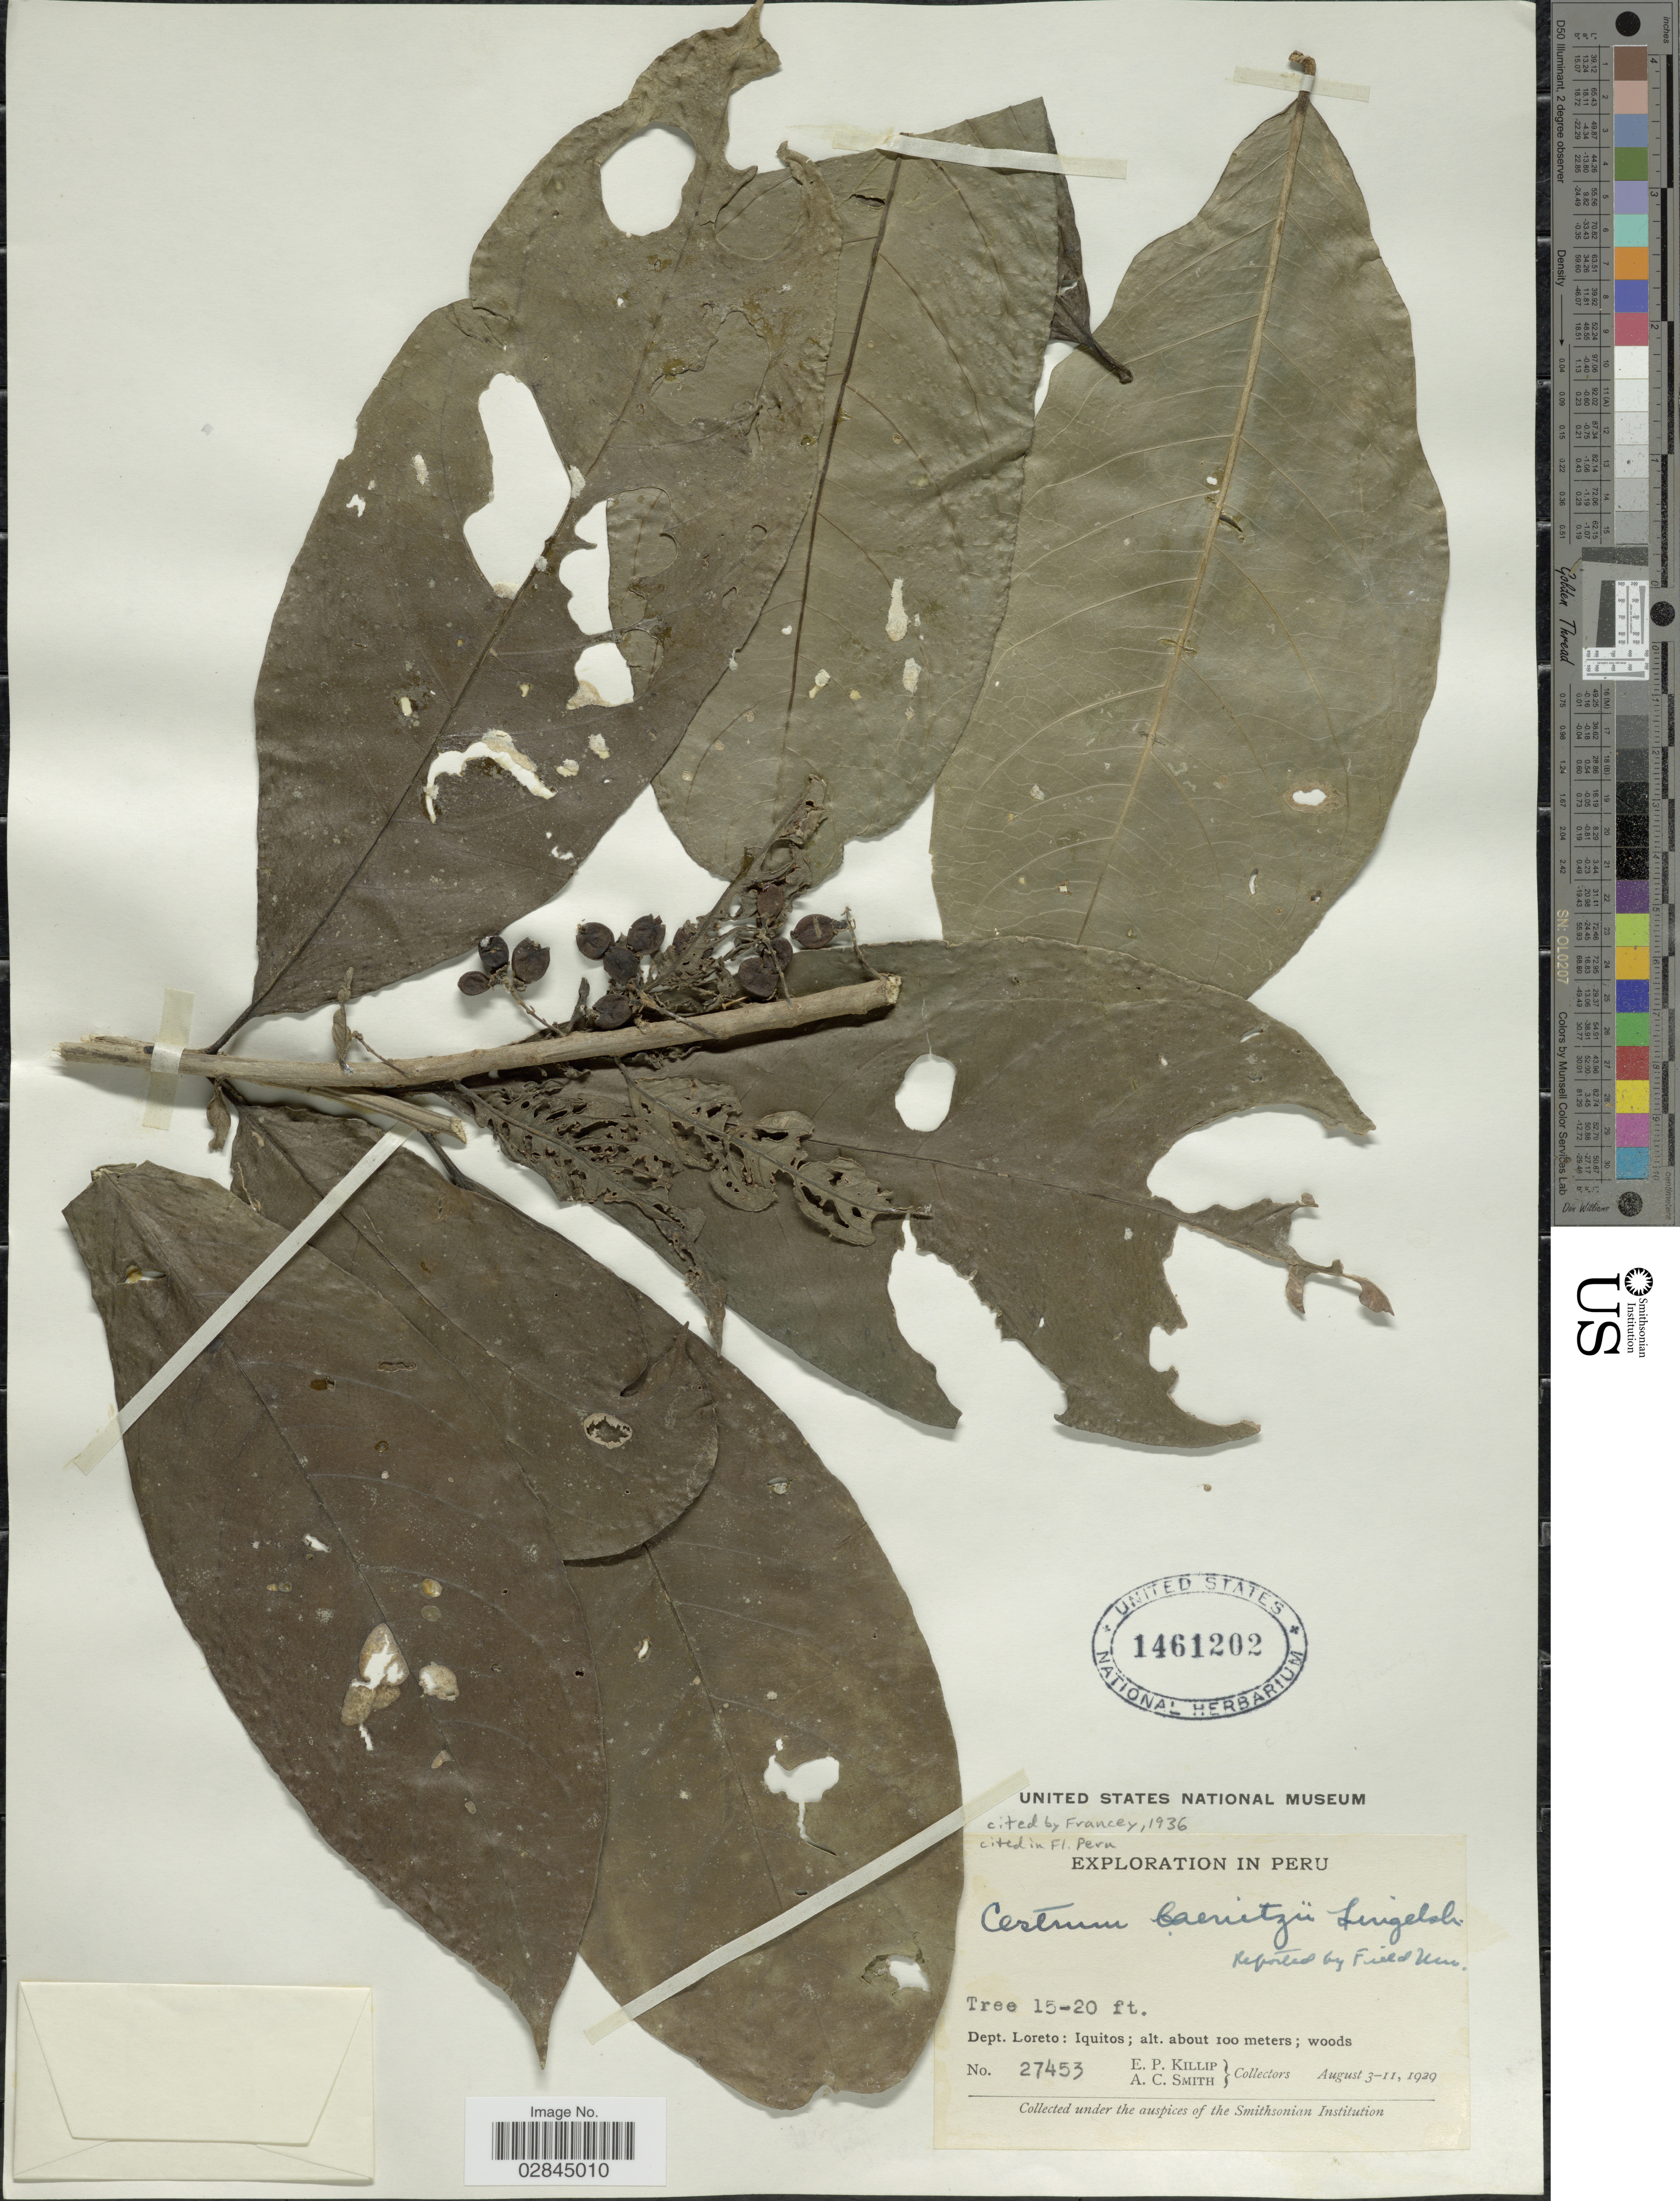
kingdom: Plantae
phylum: Tracheophyta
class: Magnoliopsida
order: Solanales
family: Solanaceae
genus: Cestrum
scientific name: Cestrum schlechtendahlii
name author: G. Don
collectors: E. P. Killip & A. C. Smith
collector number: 27453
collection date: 1929-08-03/1929-08-11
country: Peru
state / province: Loreto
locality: Dept. Loreto: Iquitos.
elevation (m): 100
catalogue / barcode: US 1461202